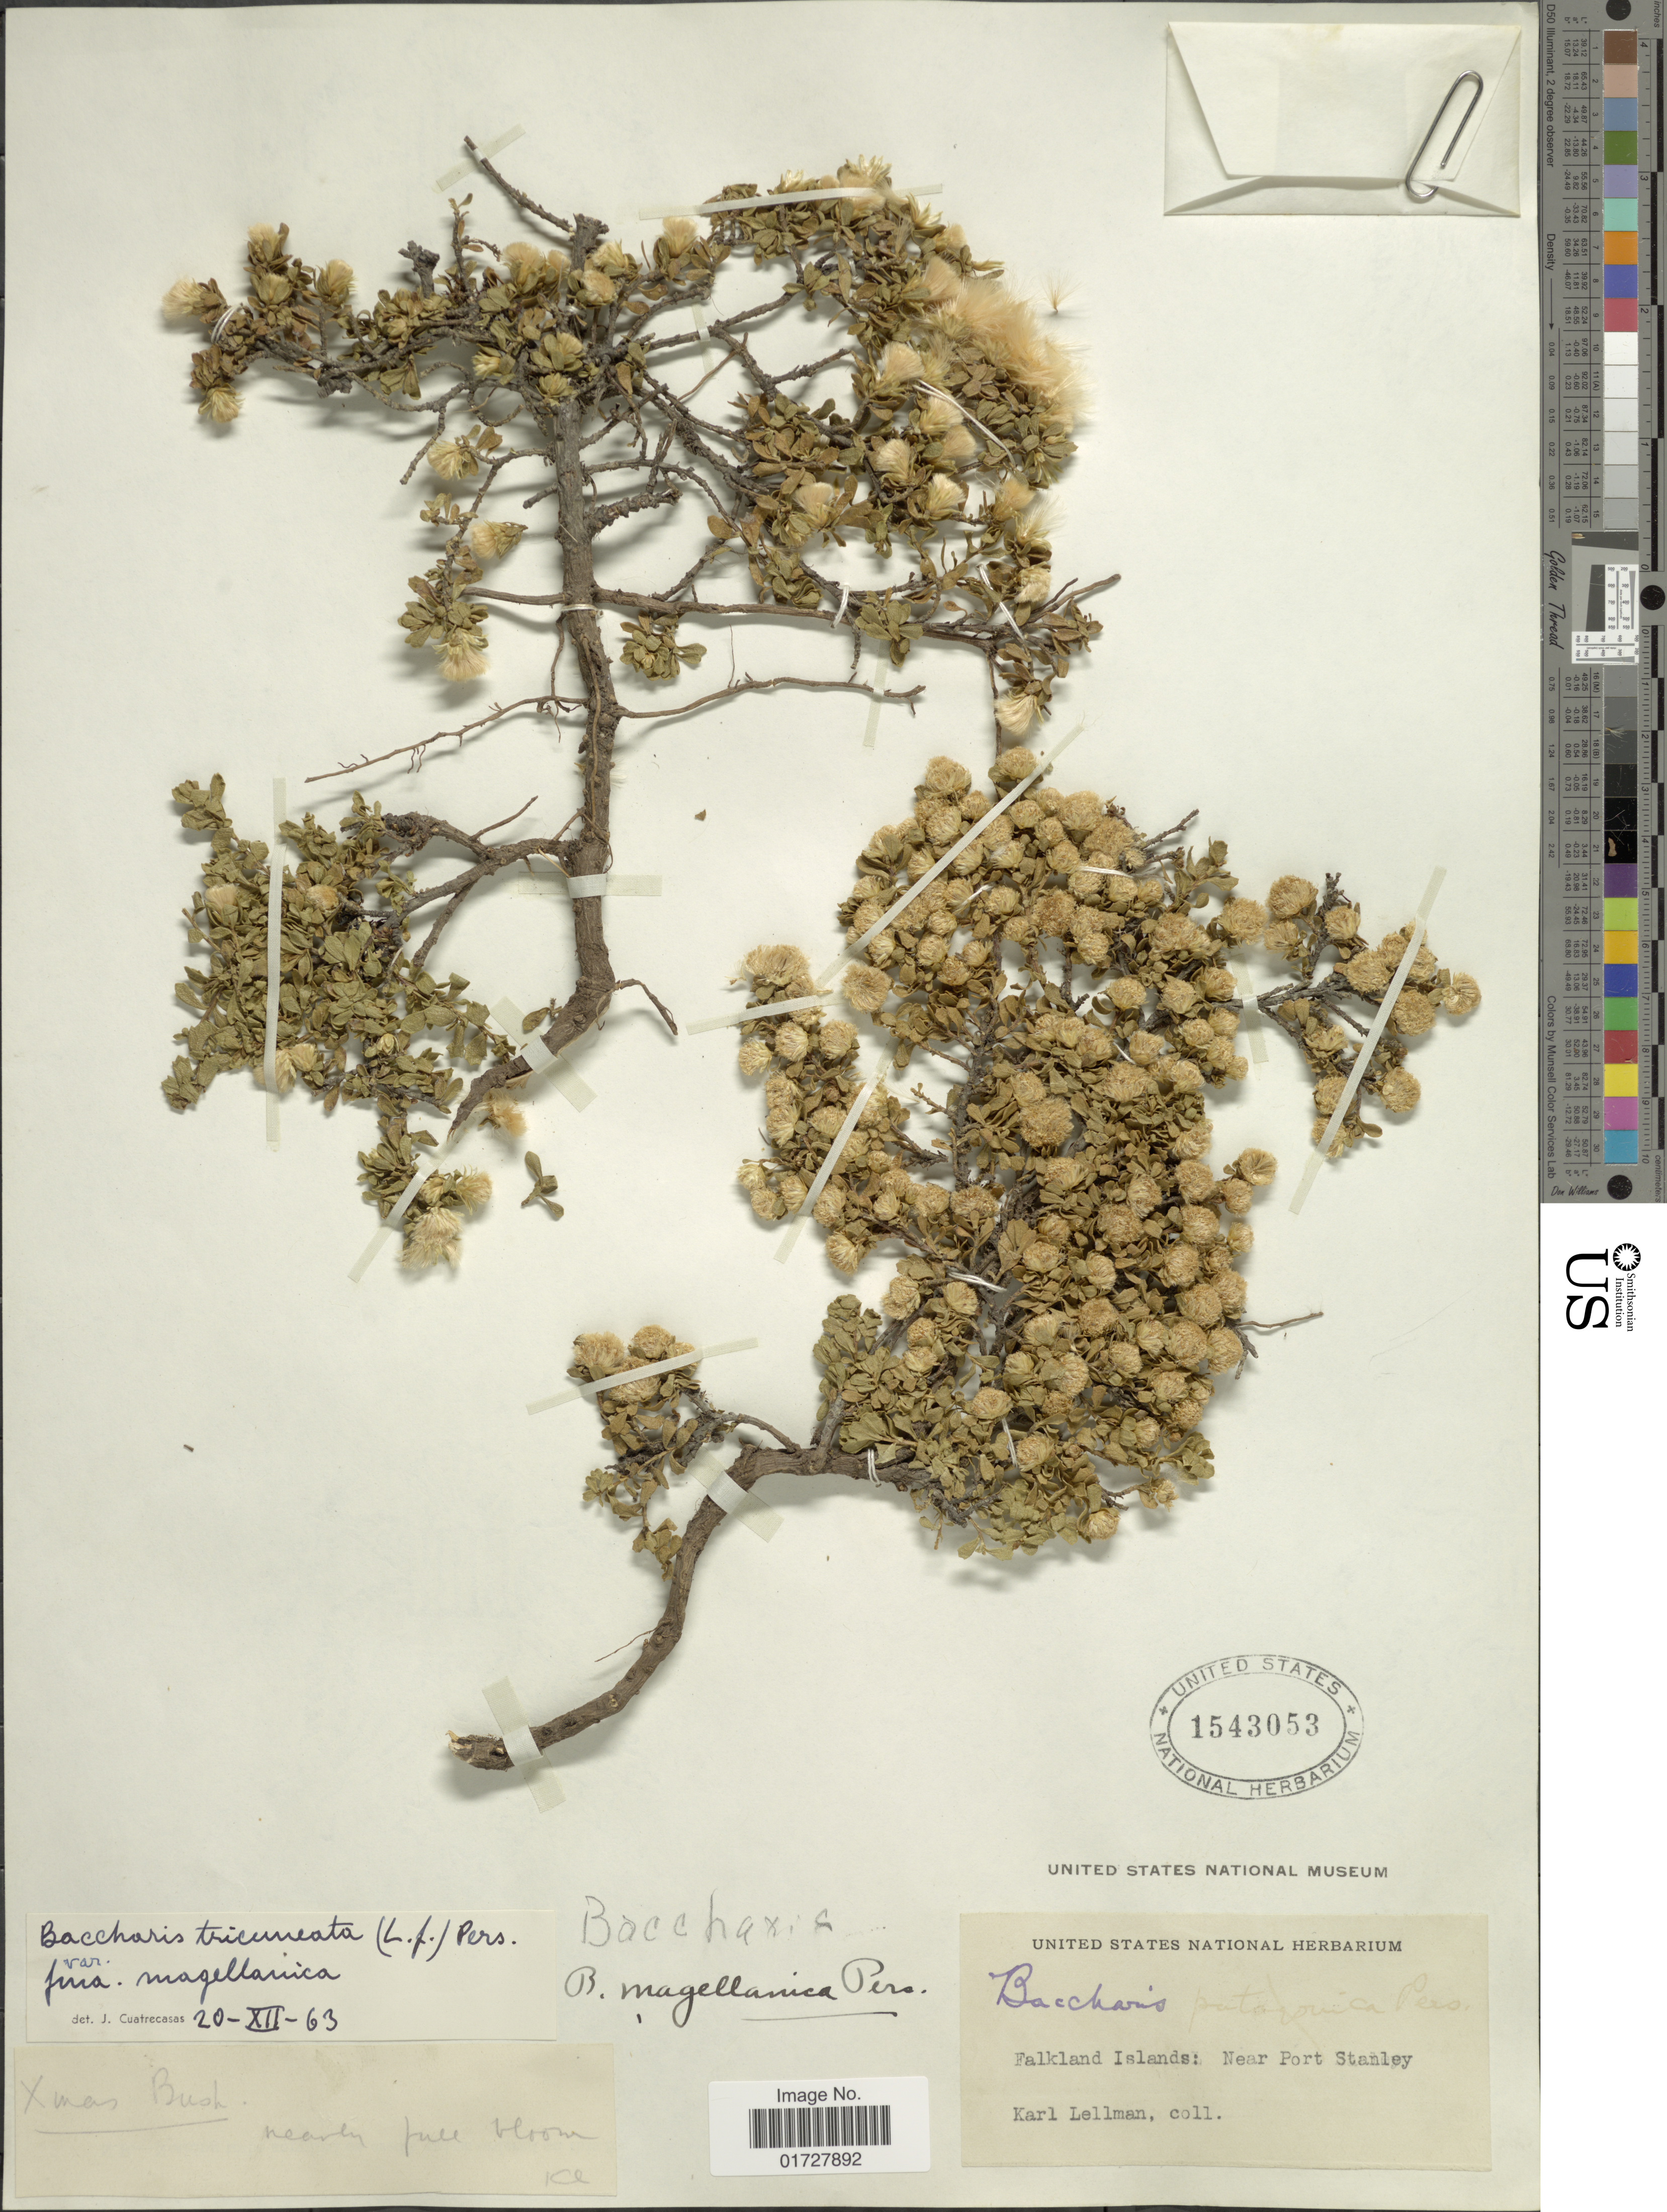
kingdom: Plantae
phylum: Tracheophyta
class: Magnoliopsida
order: Asterales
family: Asteraceae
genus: Baccharis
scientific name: Baccharis tricuneata var. magellanica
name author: (Lam.) Cuatrec.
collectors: K. Lellman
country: Falkland Islands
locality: Near Port Stanley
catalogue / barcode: US 1543053